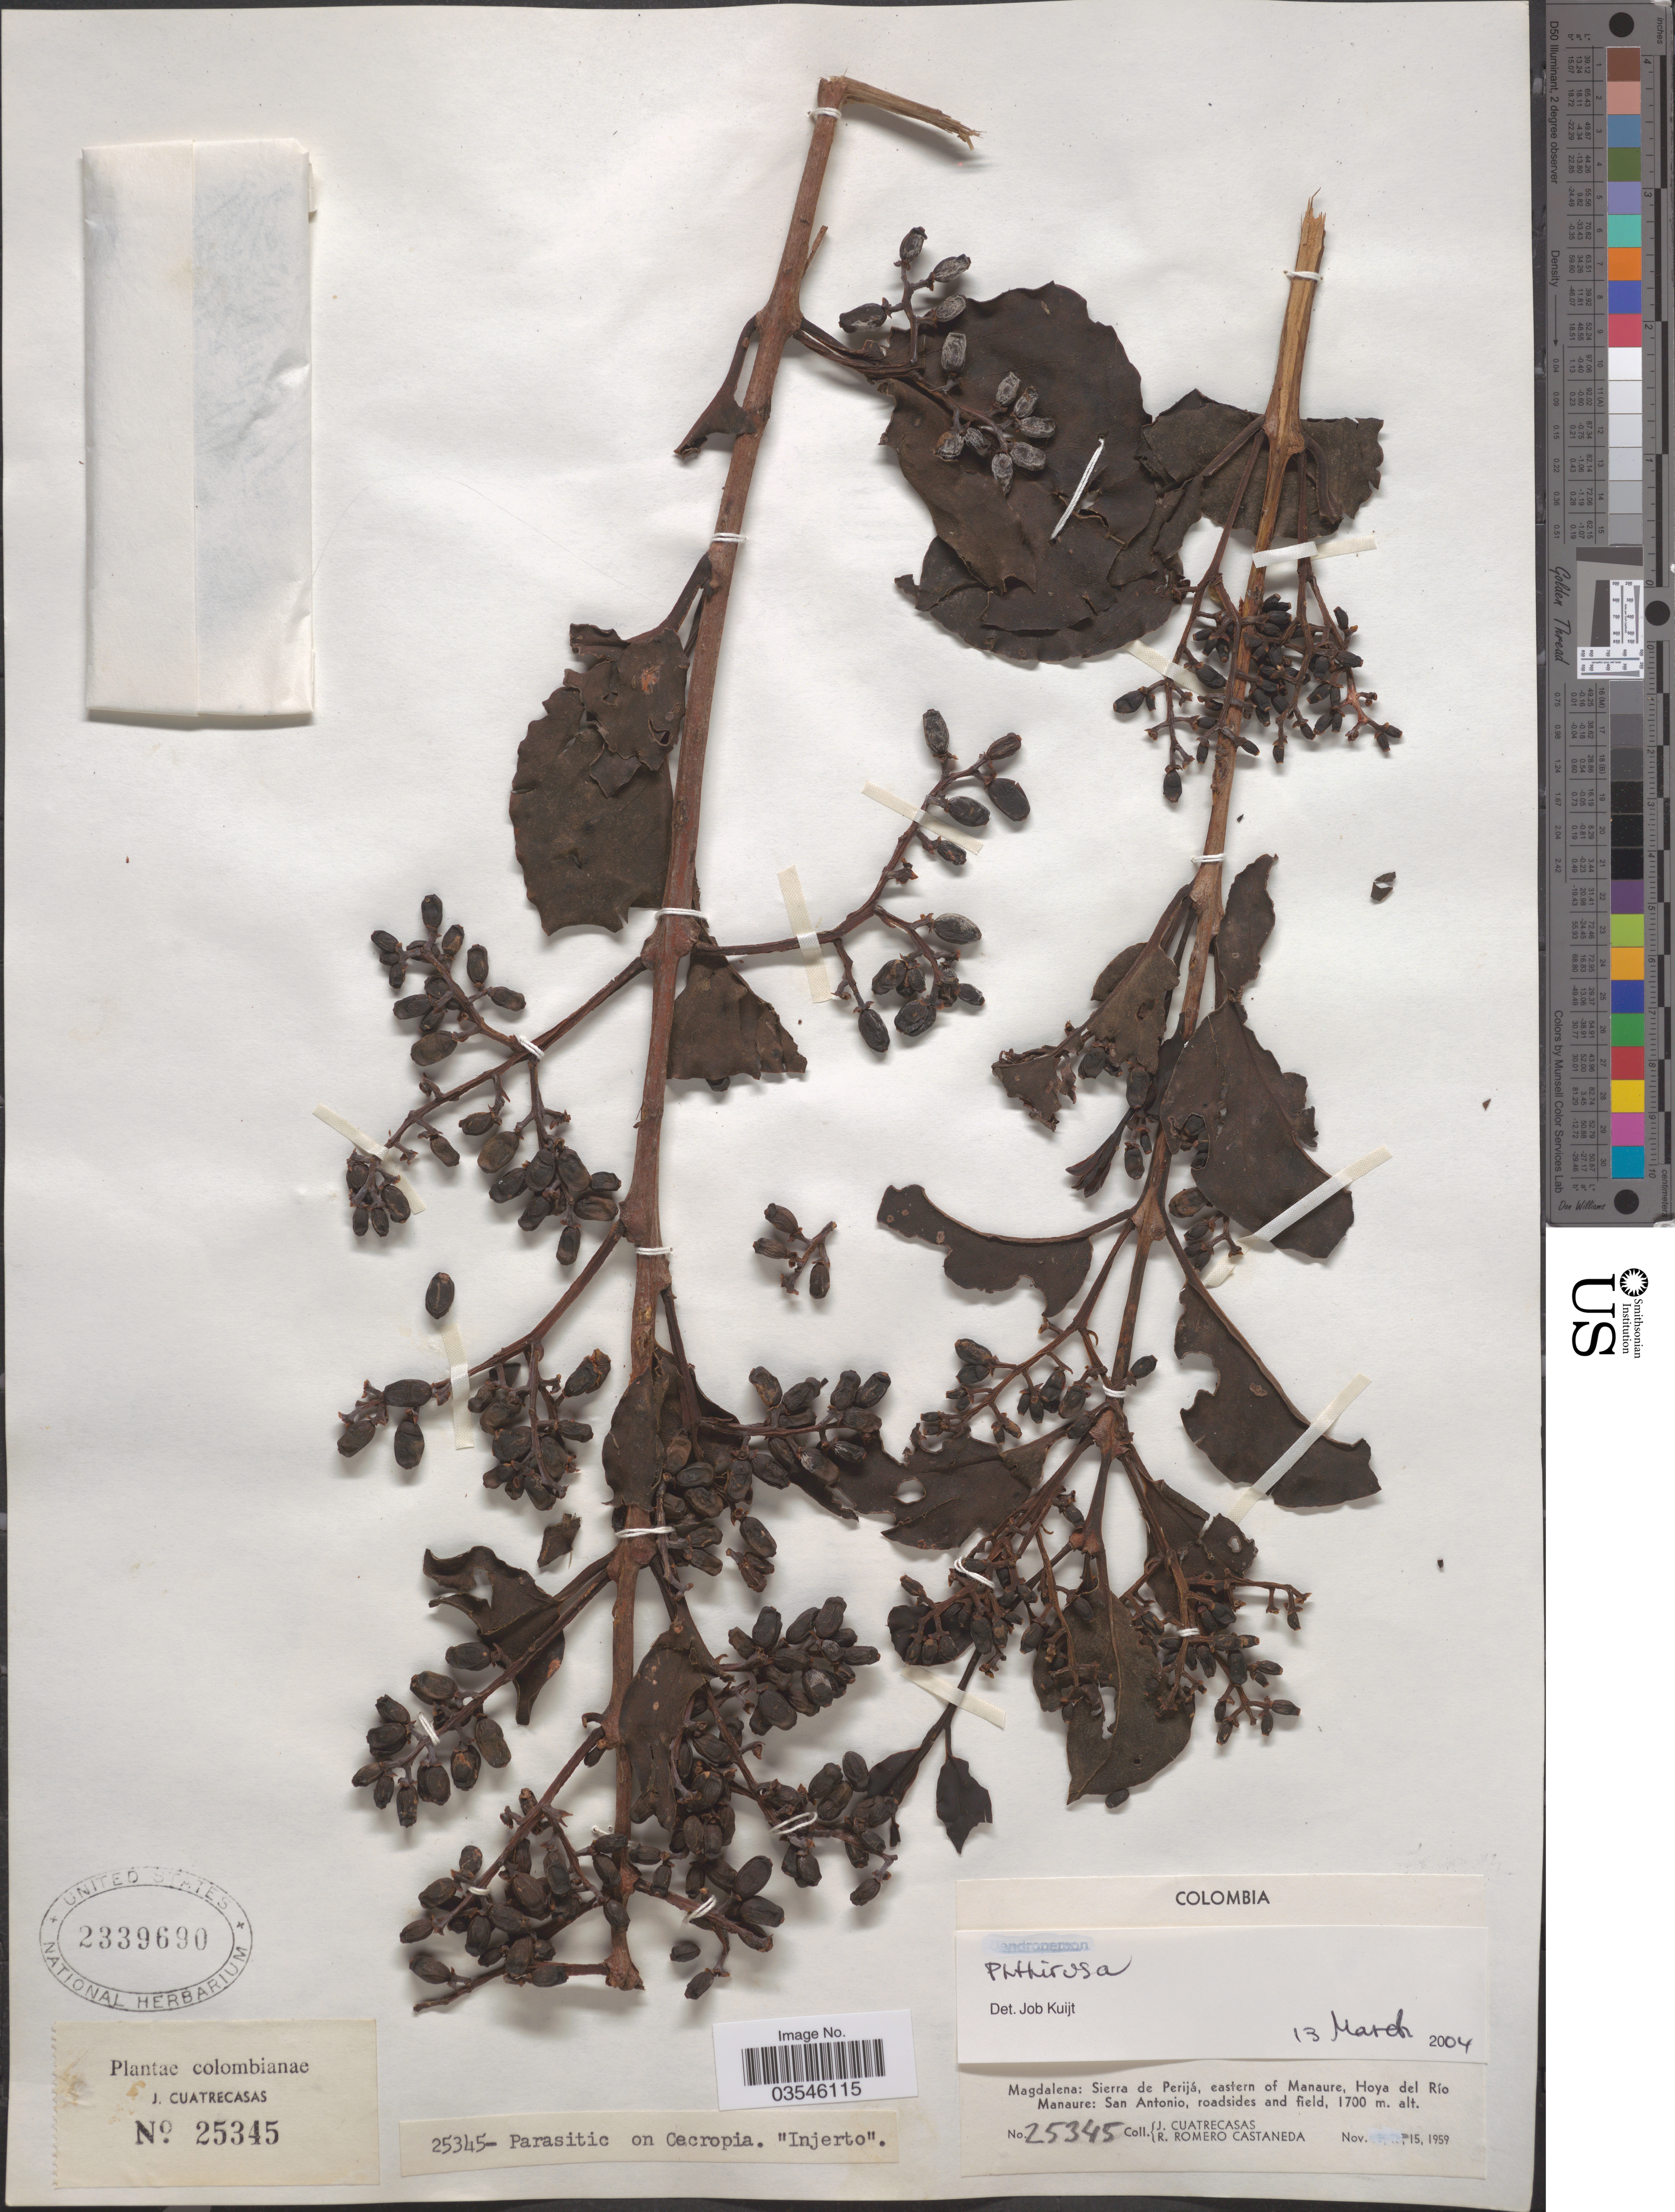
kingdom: Plantae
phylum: Tracheophyta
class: Magnoliopsida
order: Santalales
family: Loranthaceae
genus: Passovia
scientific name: Passovia pedunculata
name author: (Jacq.) Kuijt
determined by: Caraballo-Ortiz, Marcos A., (MISS), University of Mississippi (UNITED STATES)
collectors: J. Cuatrecasas & R. Romero Castañeda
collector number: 25345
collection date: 1959-11-15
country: Colombia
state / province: Magdalena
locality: Sierra de Perijá, eastern of Manaure, Hoya del Río Manaure: San Antonio, roadsides and fields.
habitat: Roadsides and field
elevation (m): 1700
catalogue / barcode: US 2339690